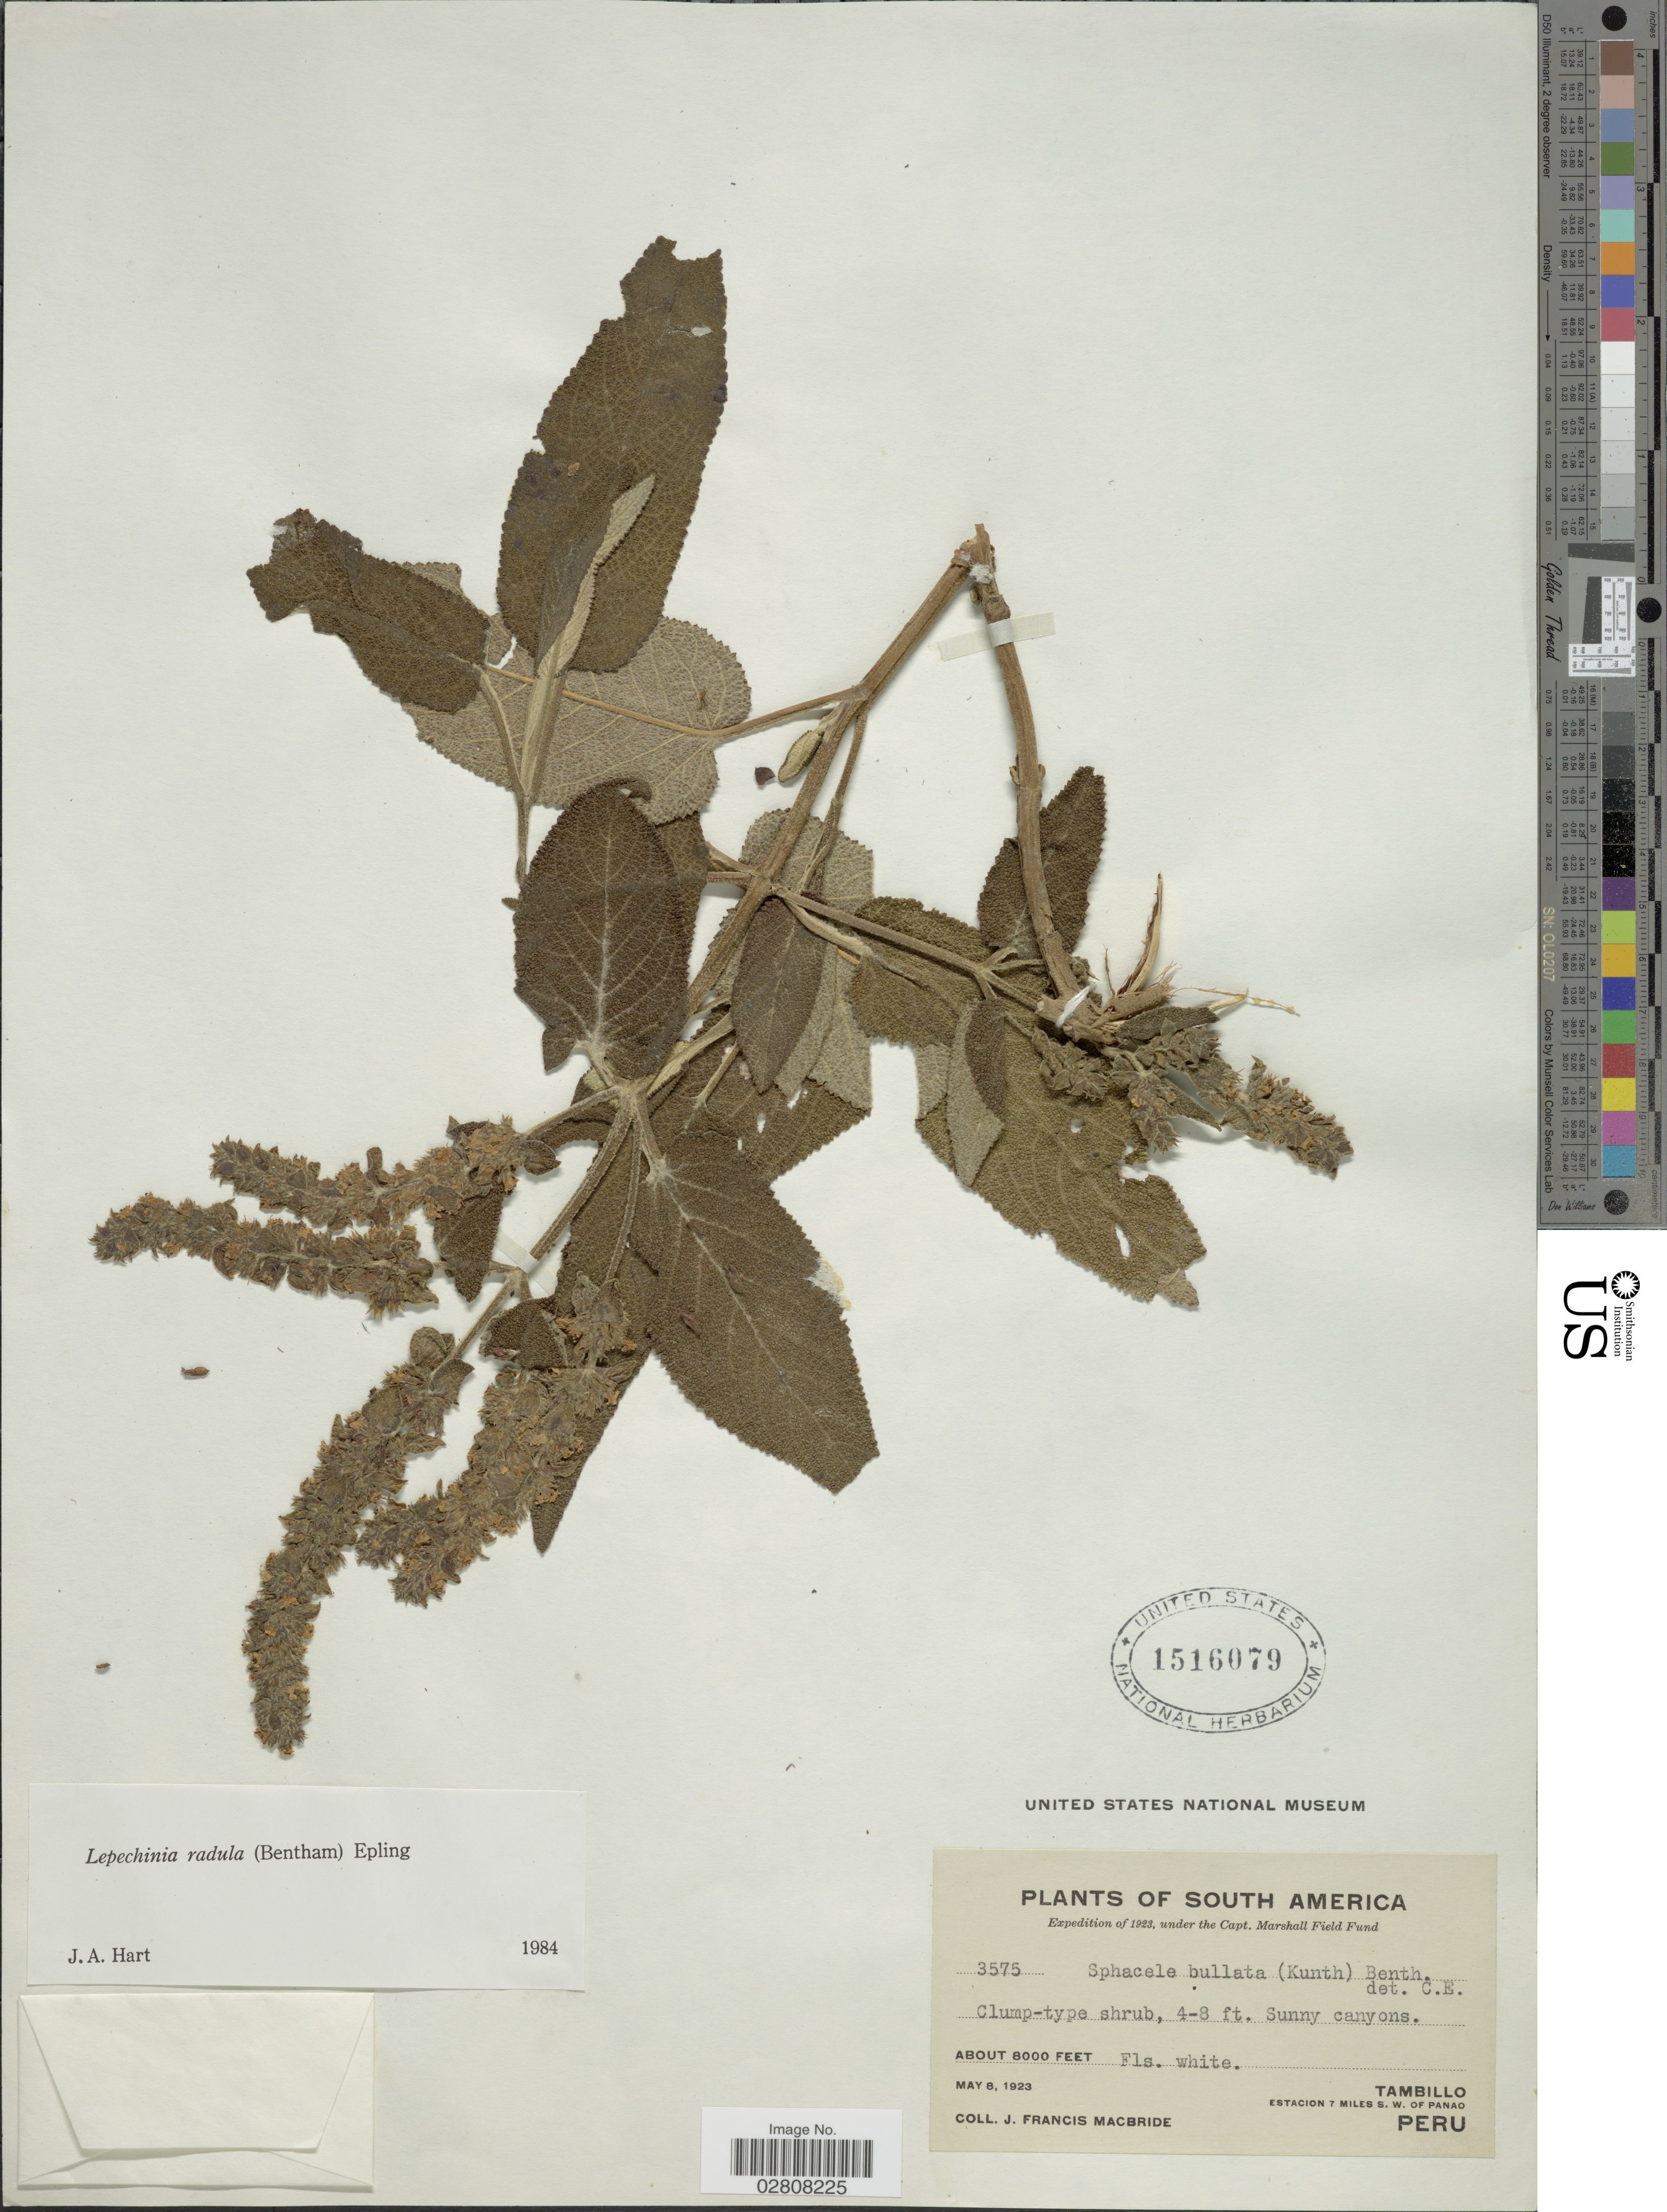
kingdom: Plantae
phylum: Tracheophyta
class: Magnoliopsida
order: Lamiales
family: Lamiaceae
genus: Lepechinia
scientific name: Lepechinia radula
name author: (Benth.) Epling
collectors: J. F. Macbride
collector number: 3575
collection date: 1923-05-08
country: Peru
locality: Tambillo. Estacion 7 miles S.W. of Panao.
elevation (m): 2438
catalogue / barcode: US 1516079